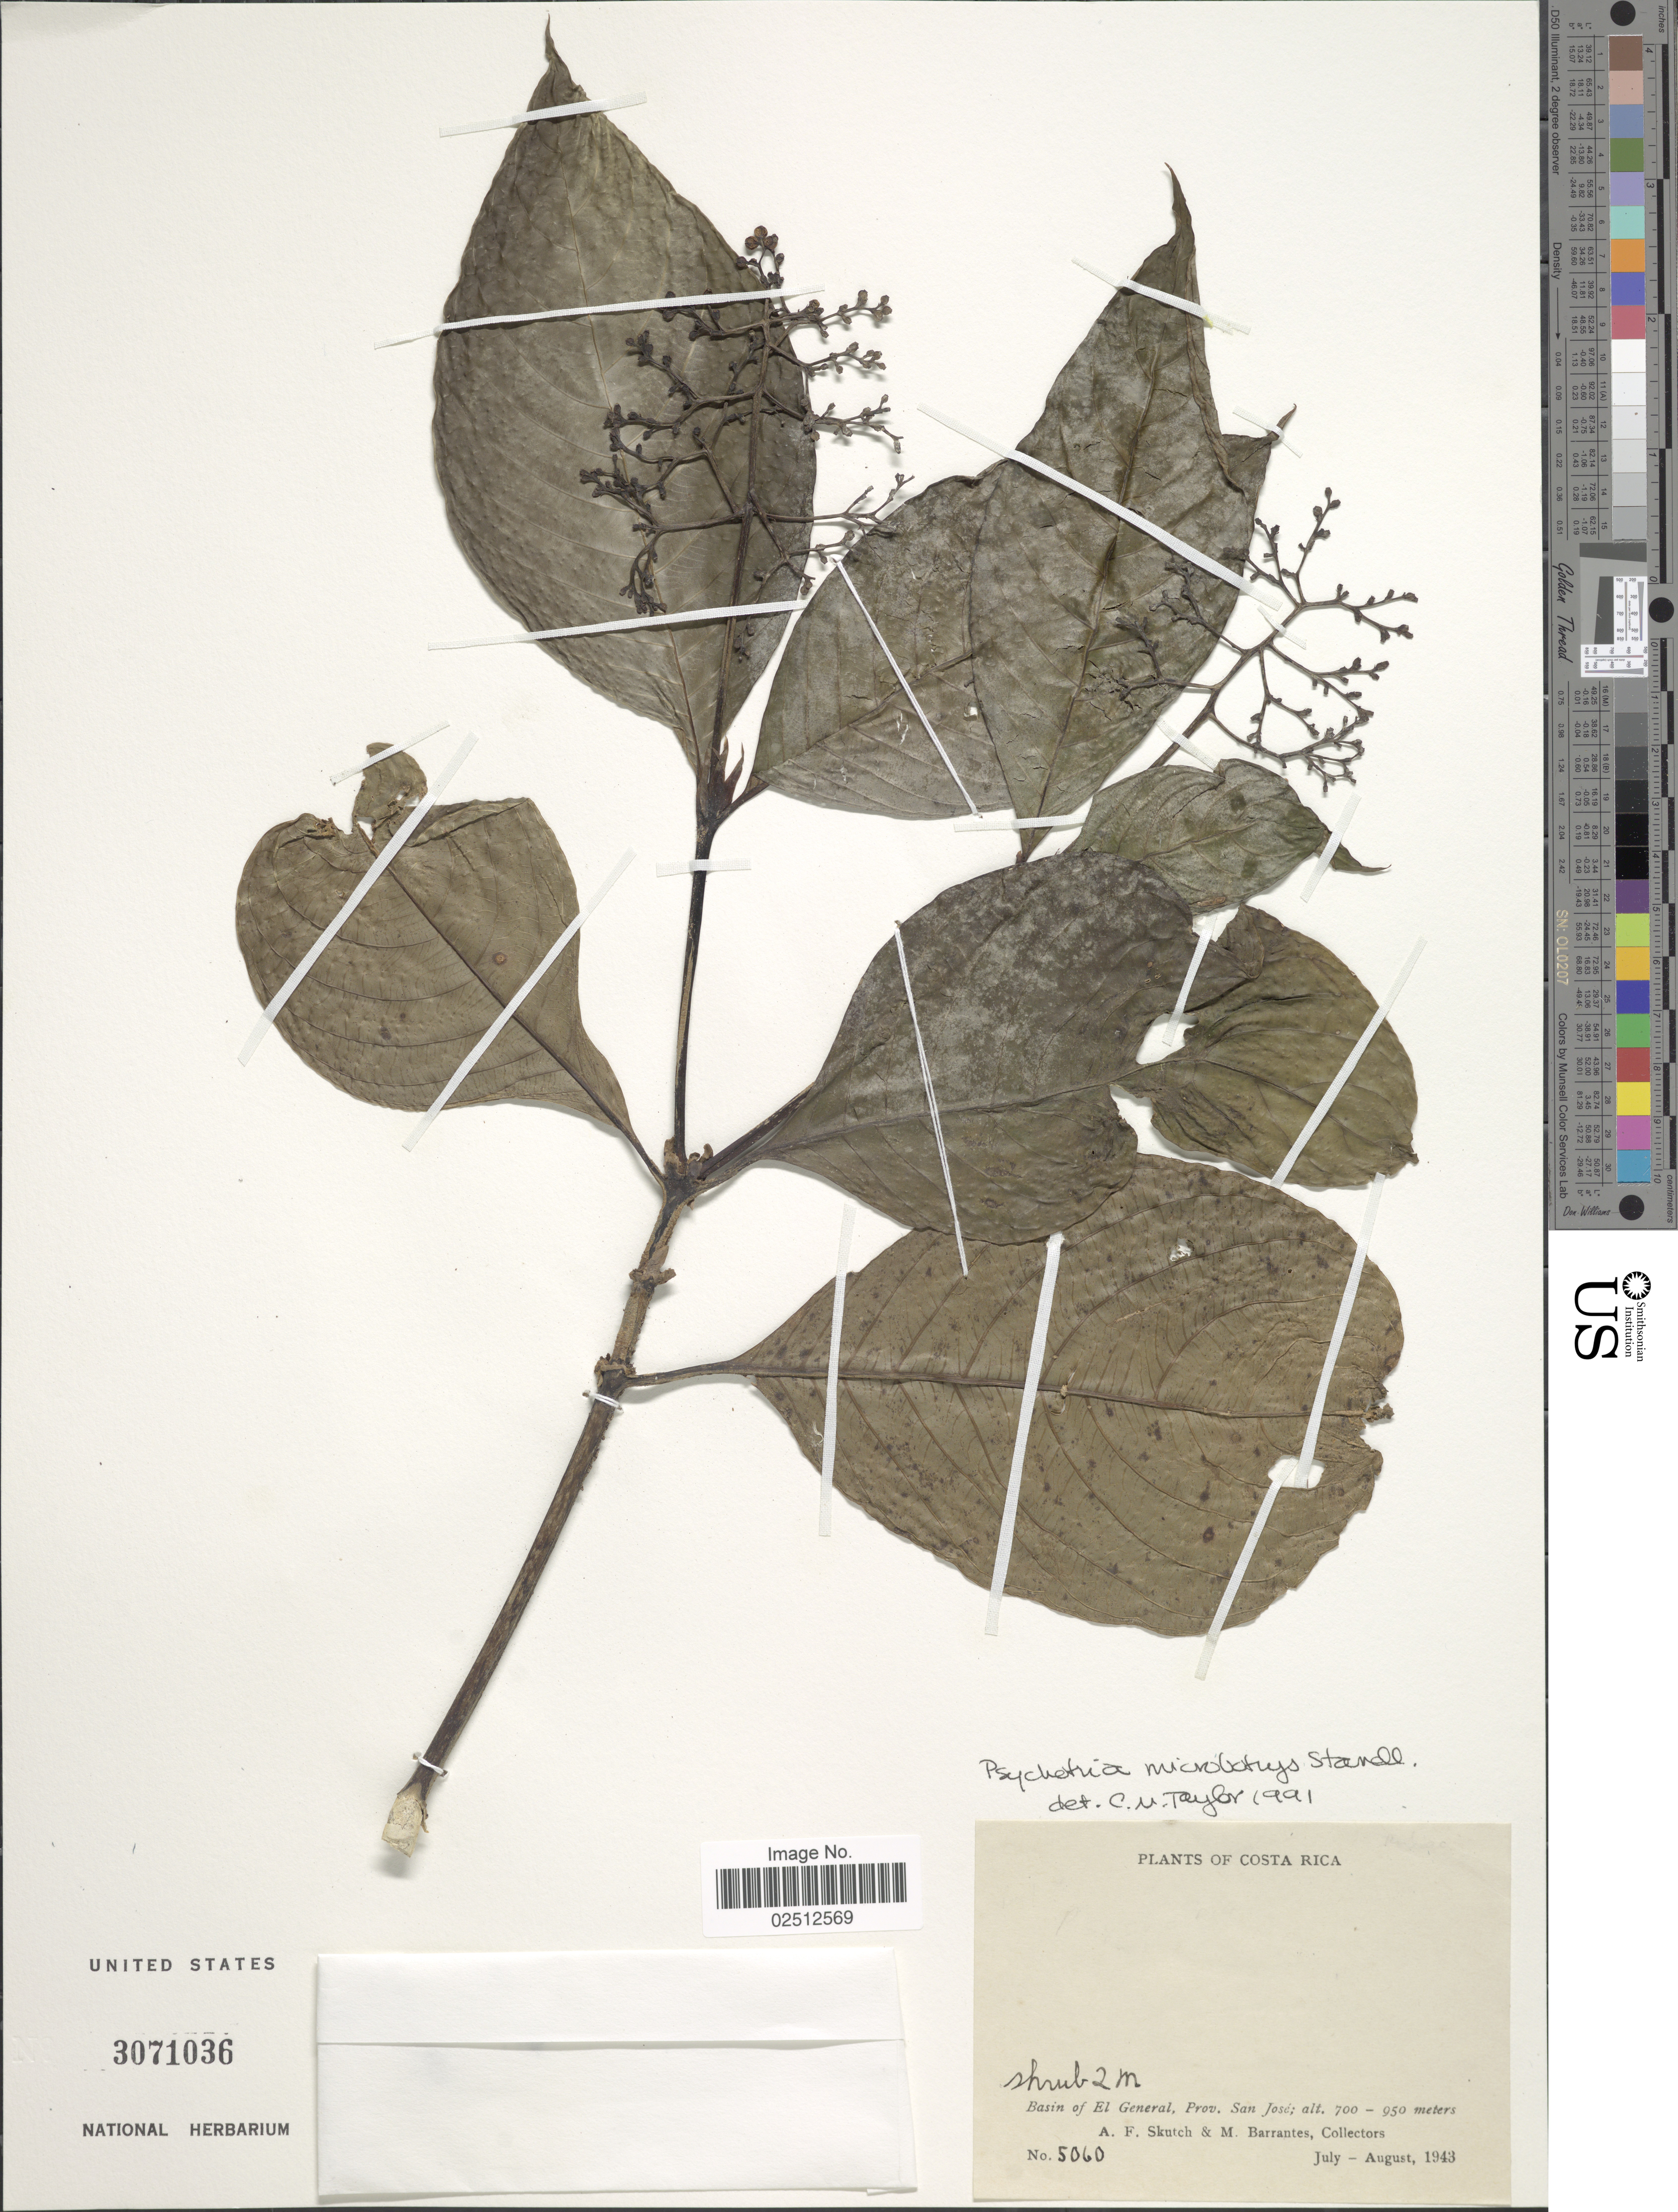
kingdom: Plantae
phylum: Tracheophyta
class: Magnoliopsida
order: Gentianales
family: Rubiaceae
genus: Psychotria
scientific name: Psychotria microbotrys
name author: Ruiz ex Standl.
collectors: A. F. Skutch & M. Barrantes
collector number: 5060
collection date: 1943-07/1943-08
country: Costa Rica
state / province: San José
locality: Basin of El General, Prov. San Jose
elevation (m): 700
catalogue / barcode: US 3071036